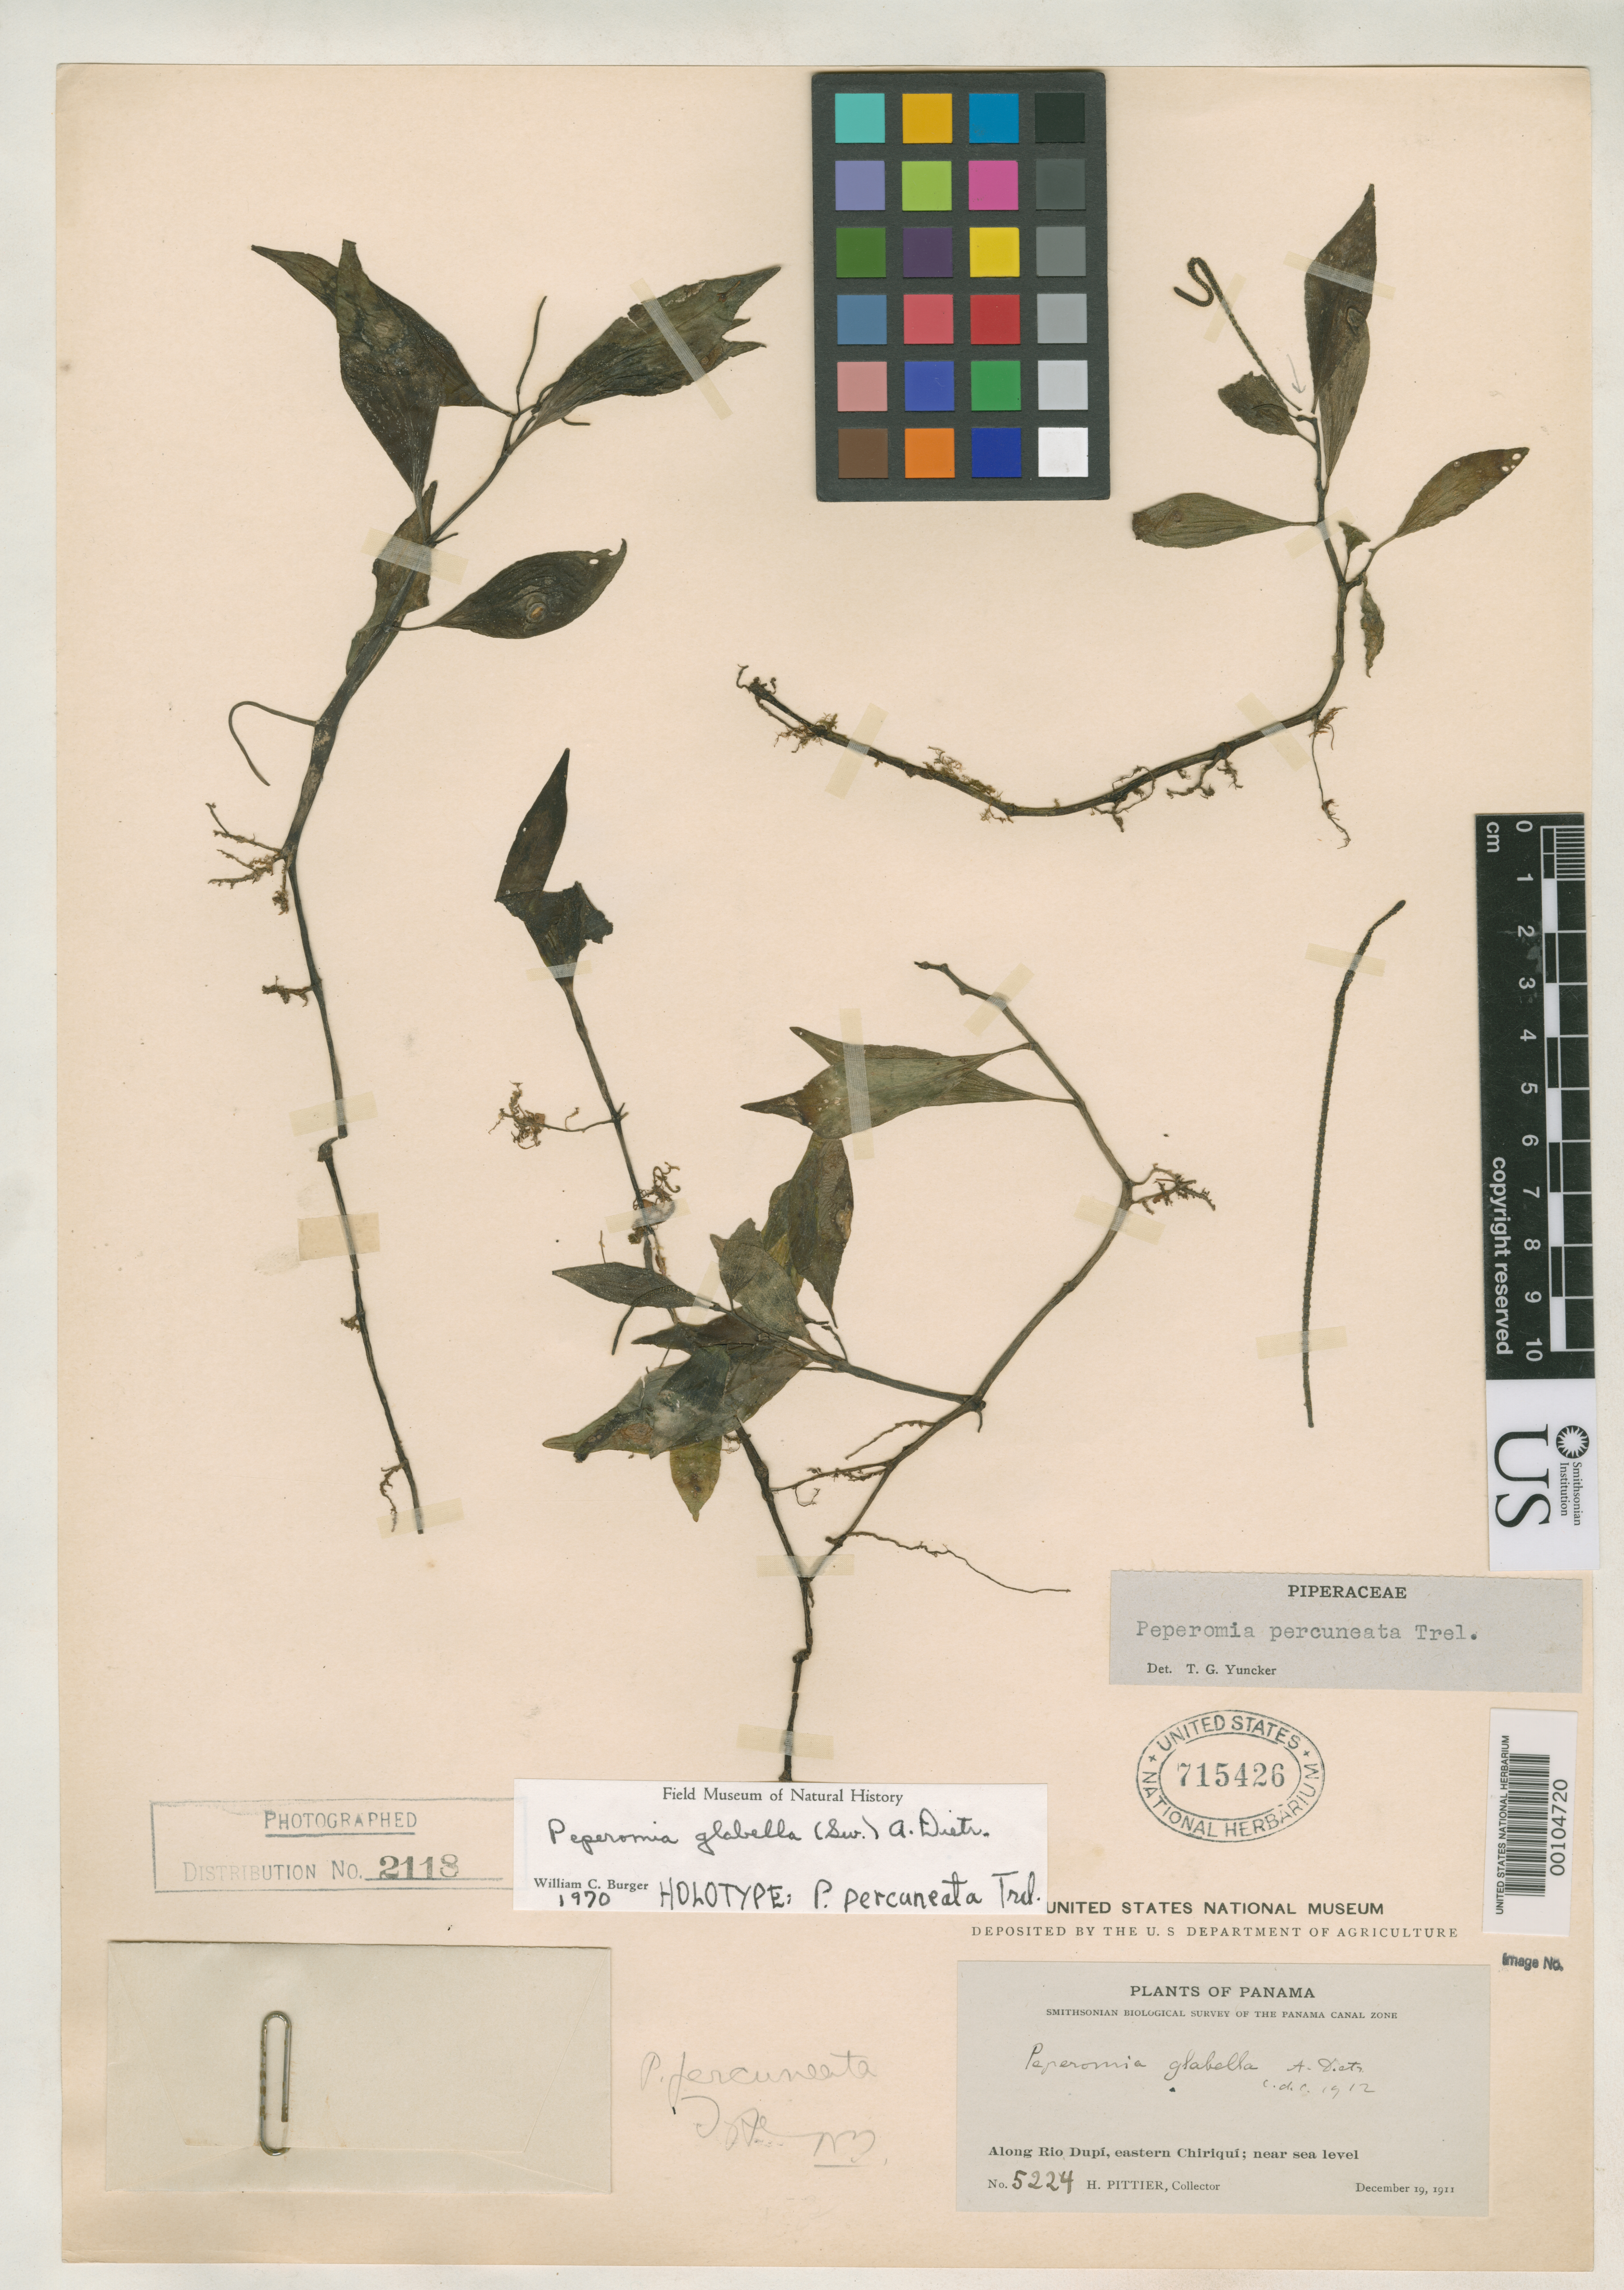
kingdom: Plantae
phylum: Tracheophyta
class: Magnoliopsida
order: Piperales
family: Piperaceae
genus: Peperomia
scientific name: Peperomia percuneata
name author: Trel.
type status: Holotype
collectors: H. F. Pittier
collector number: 5224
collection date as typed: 19 Dec 1911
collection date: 1911-12-19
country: Panama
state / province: Chiriquí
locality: Rio Dupi.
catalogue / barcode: US 715426